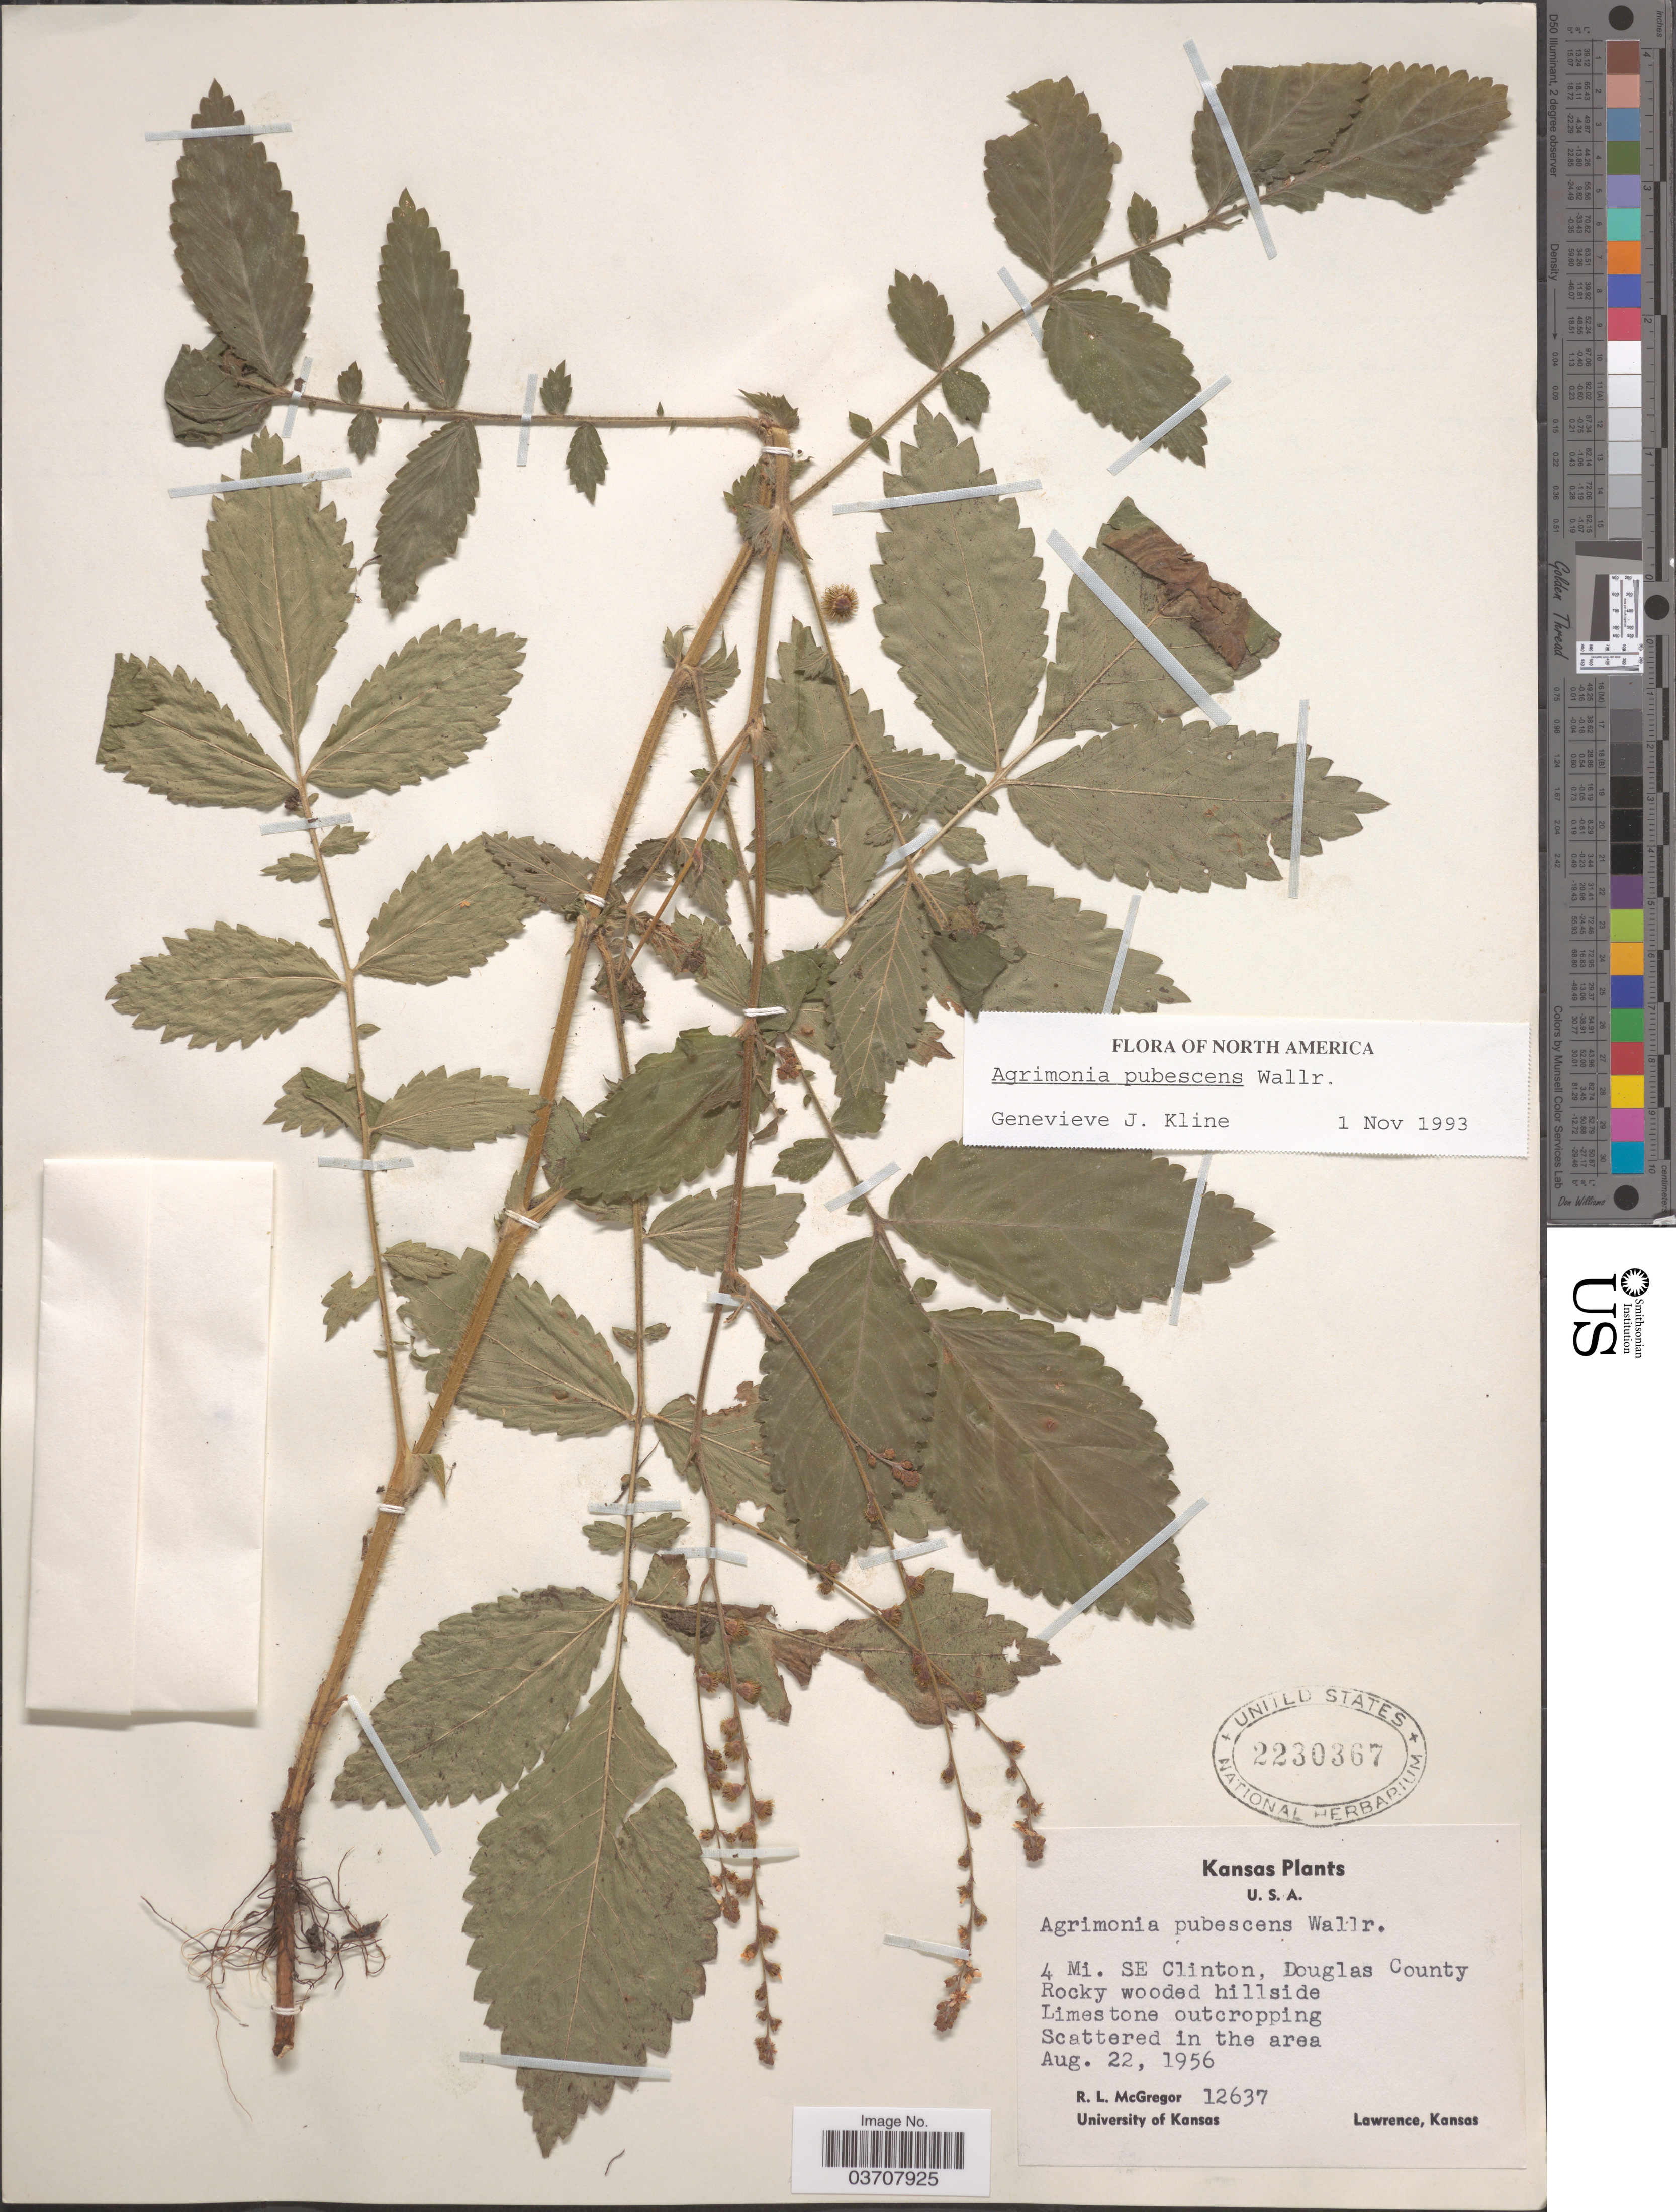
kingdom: Plantae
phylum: Tracheophyta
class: Magnoliopsida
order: Rosales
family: Rosaceae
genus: Agrimonia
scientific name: Agrimonia pubescens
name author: Wallr.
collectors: R. McGregor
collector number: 12637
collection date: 1956-08-22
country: United States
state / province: Kansas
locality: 4 Mi. SE Clinton, Douglas County.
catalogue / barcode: US 2230367